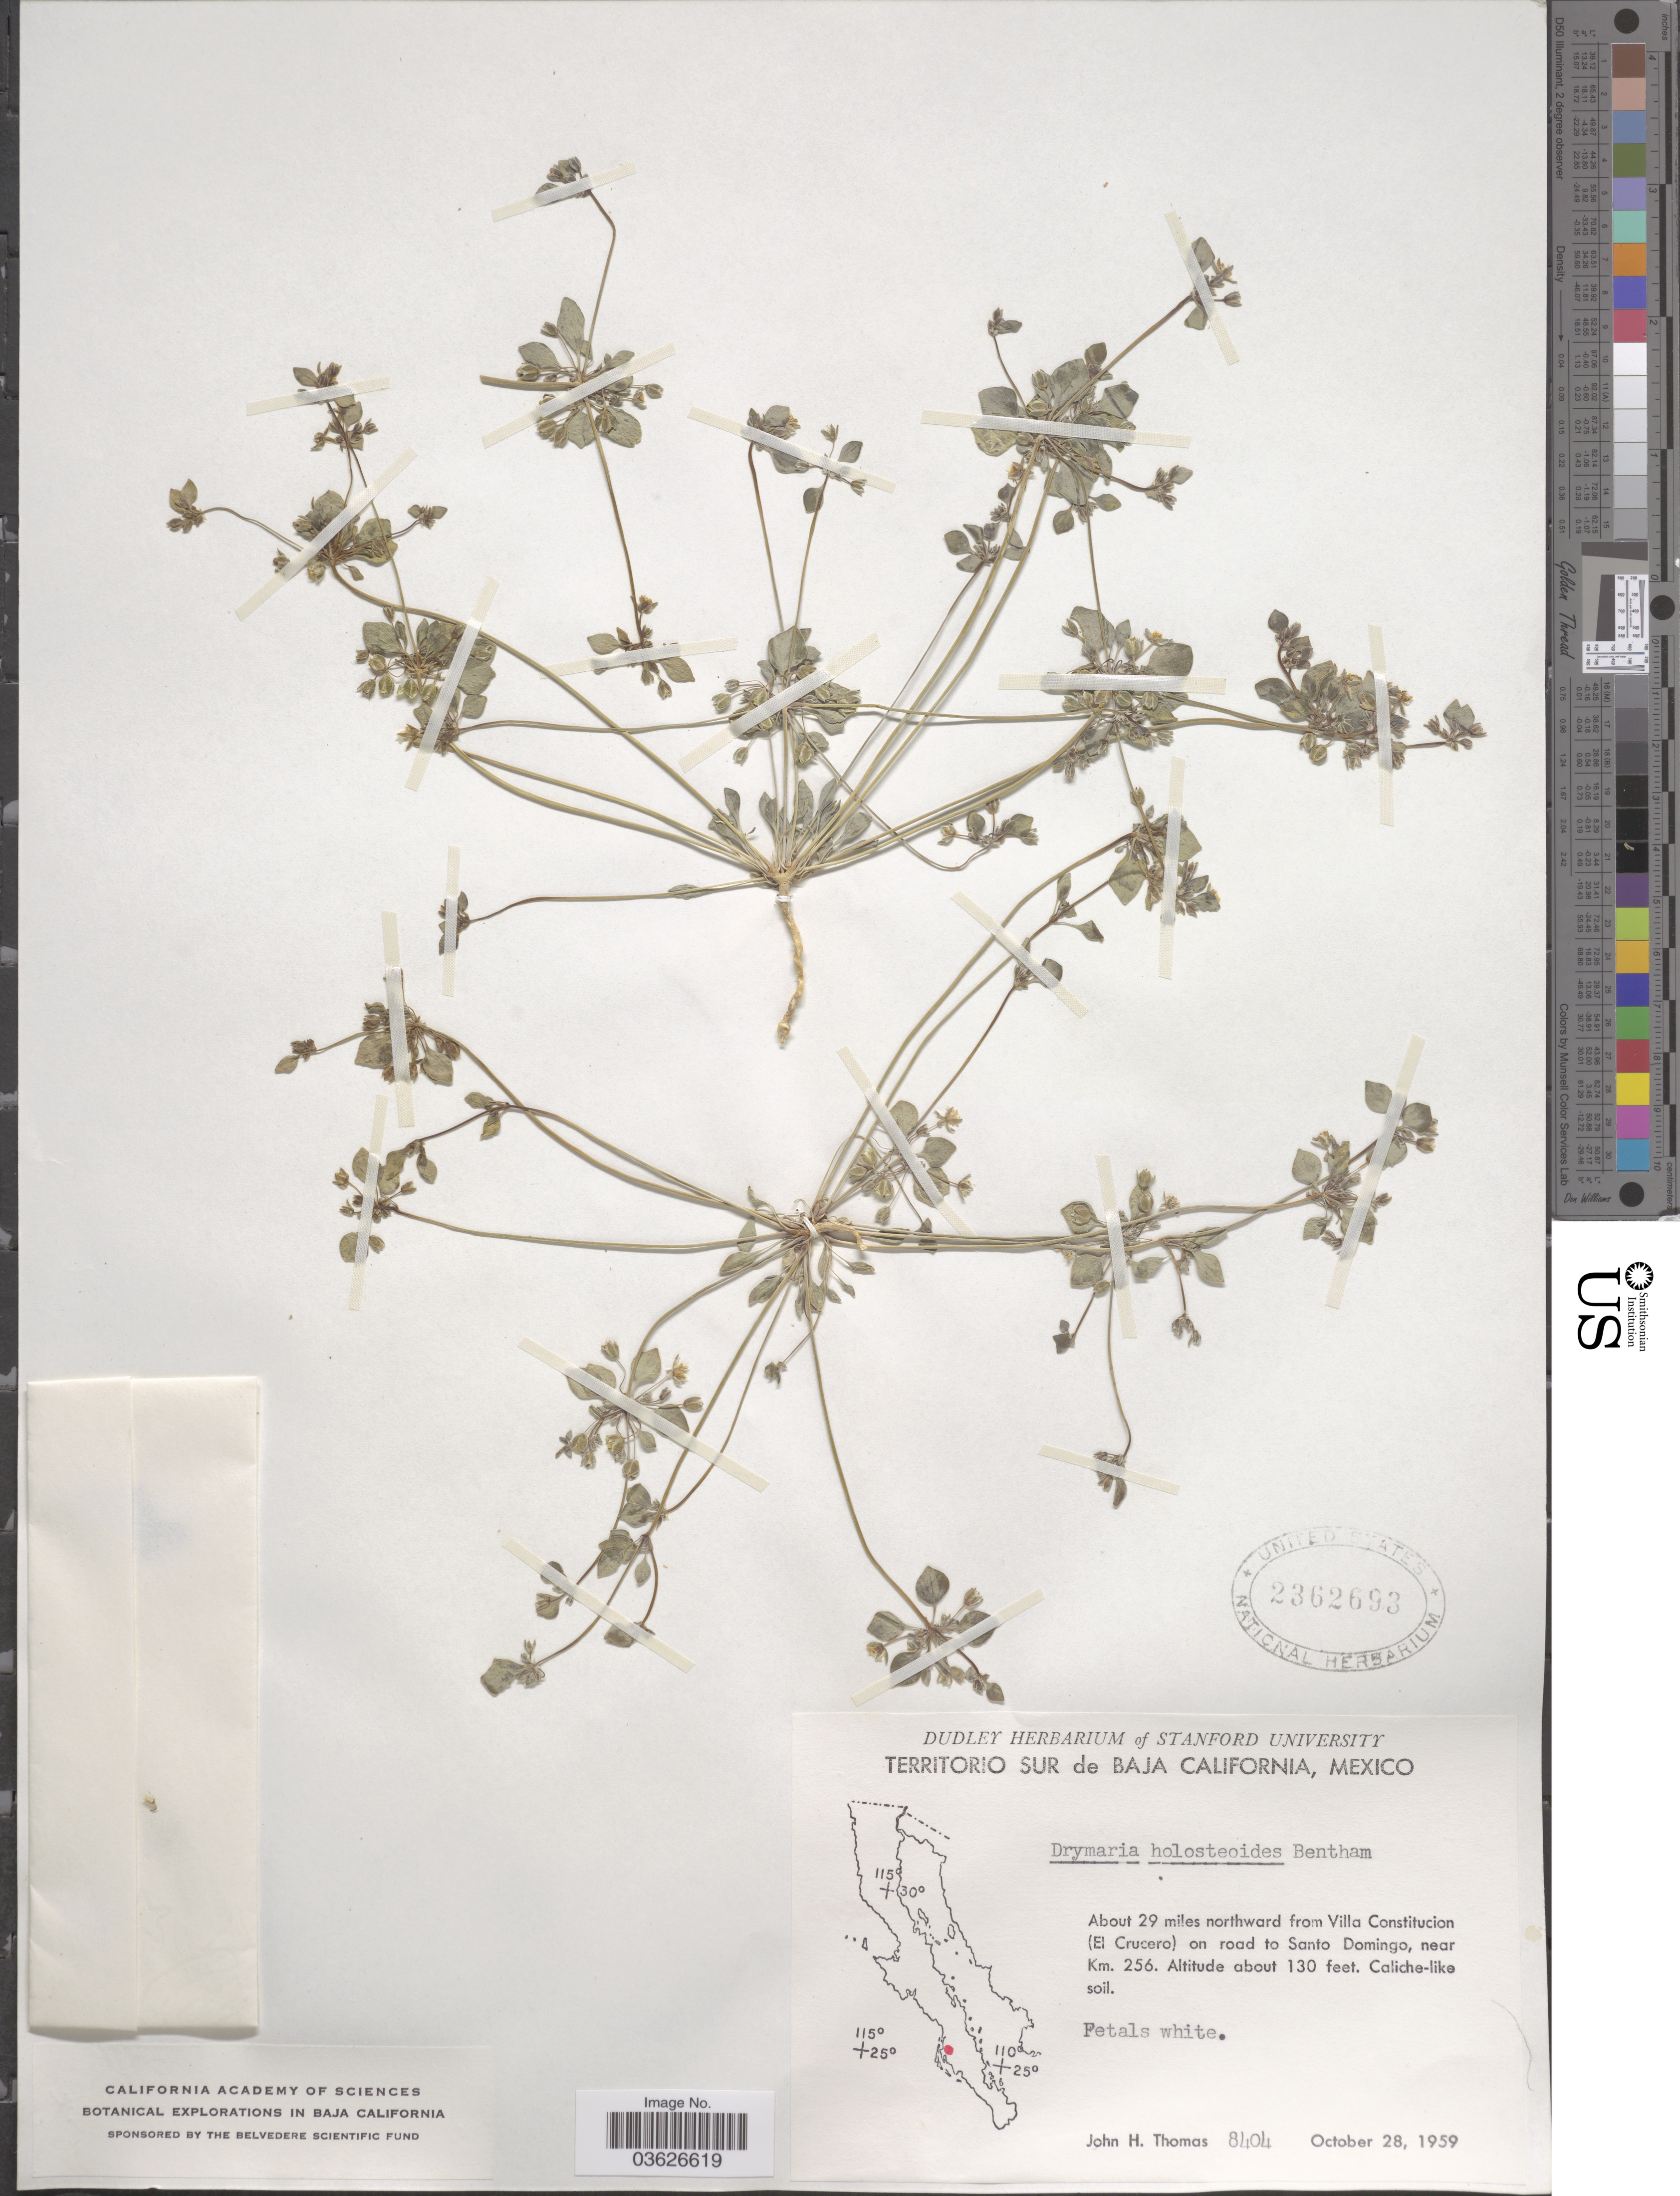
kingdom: Plantae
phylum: Tracheophyta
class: Magnoliopsida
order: Caryophyllales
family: Caryophyllaceae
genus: Drymaria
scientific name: Drymaria holosteoides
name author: Benth.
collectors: J. H. Thomas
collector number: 5404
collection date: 1959-10-28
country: Mexico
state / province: Baja California Sur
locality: About 29 miles northward from Villa Constitucion (El Crucero) on road to Santo Domingo, near Km. 256.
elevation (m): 40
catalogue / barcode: US 2362693